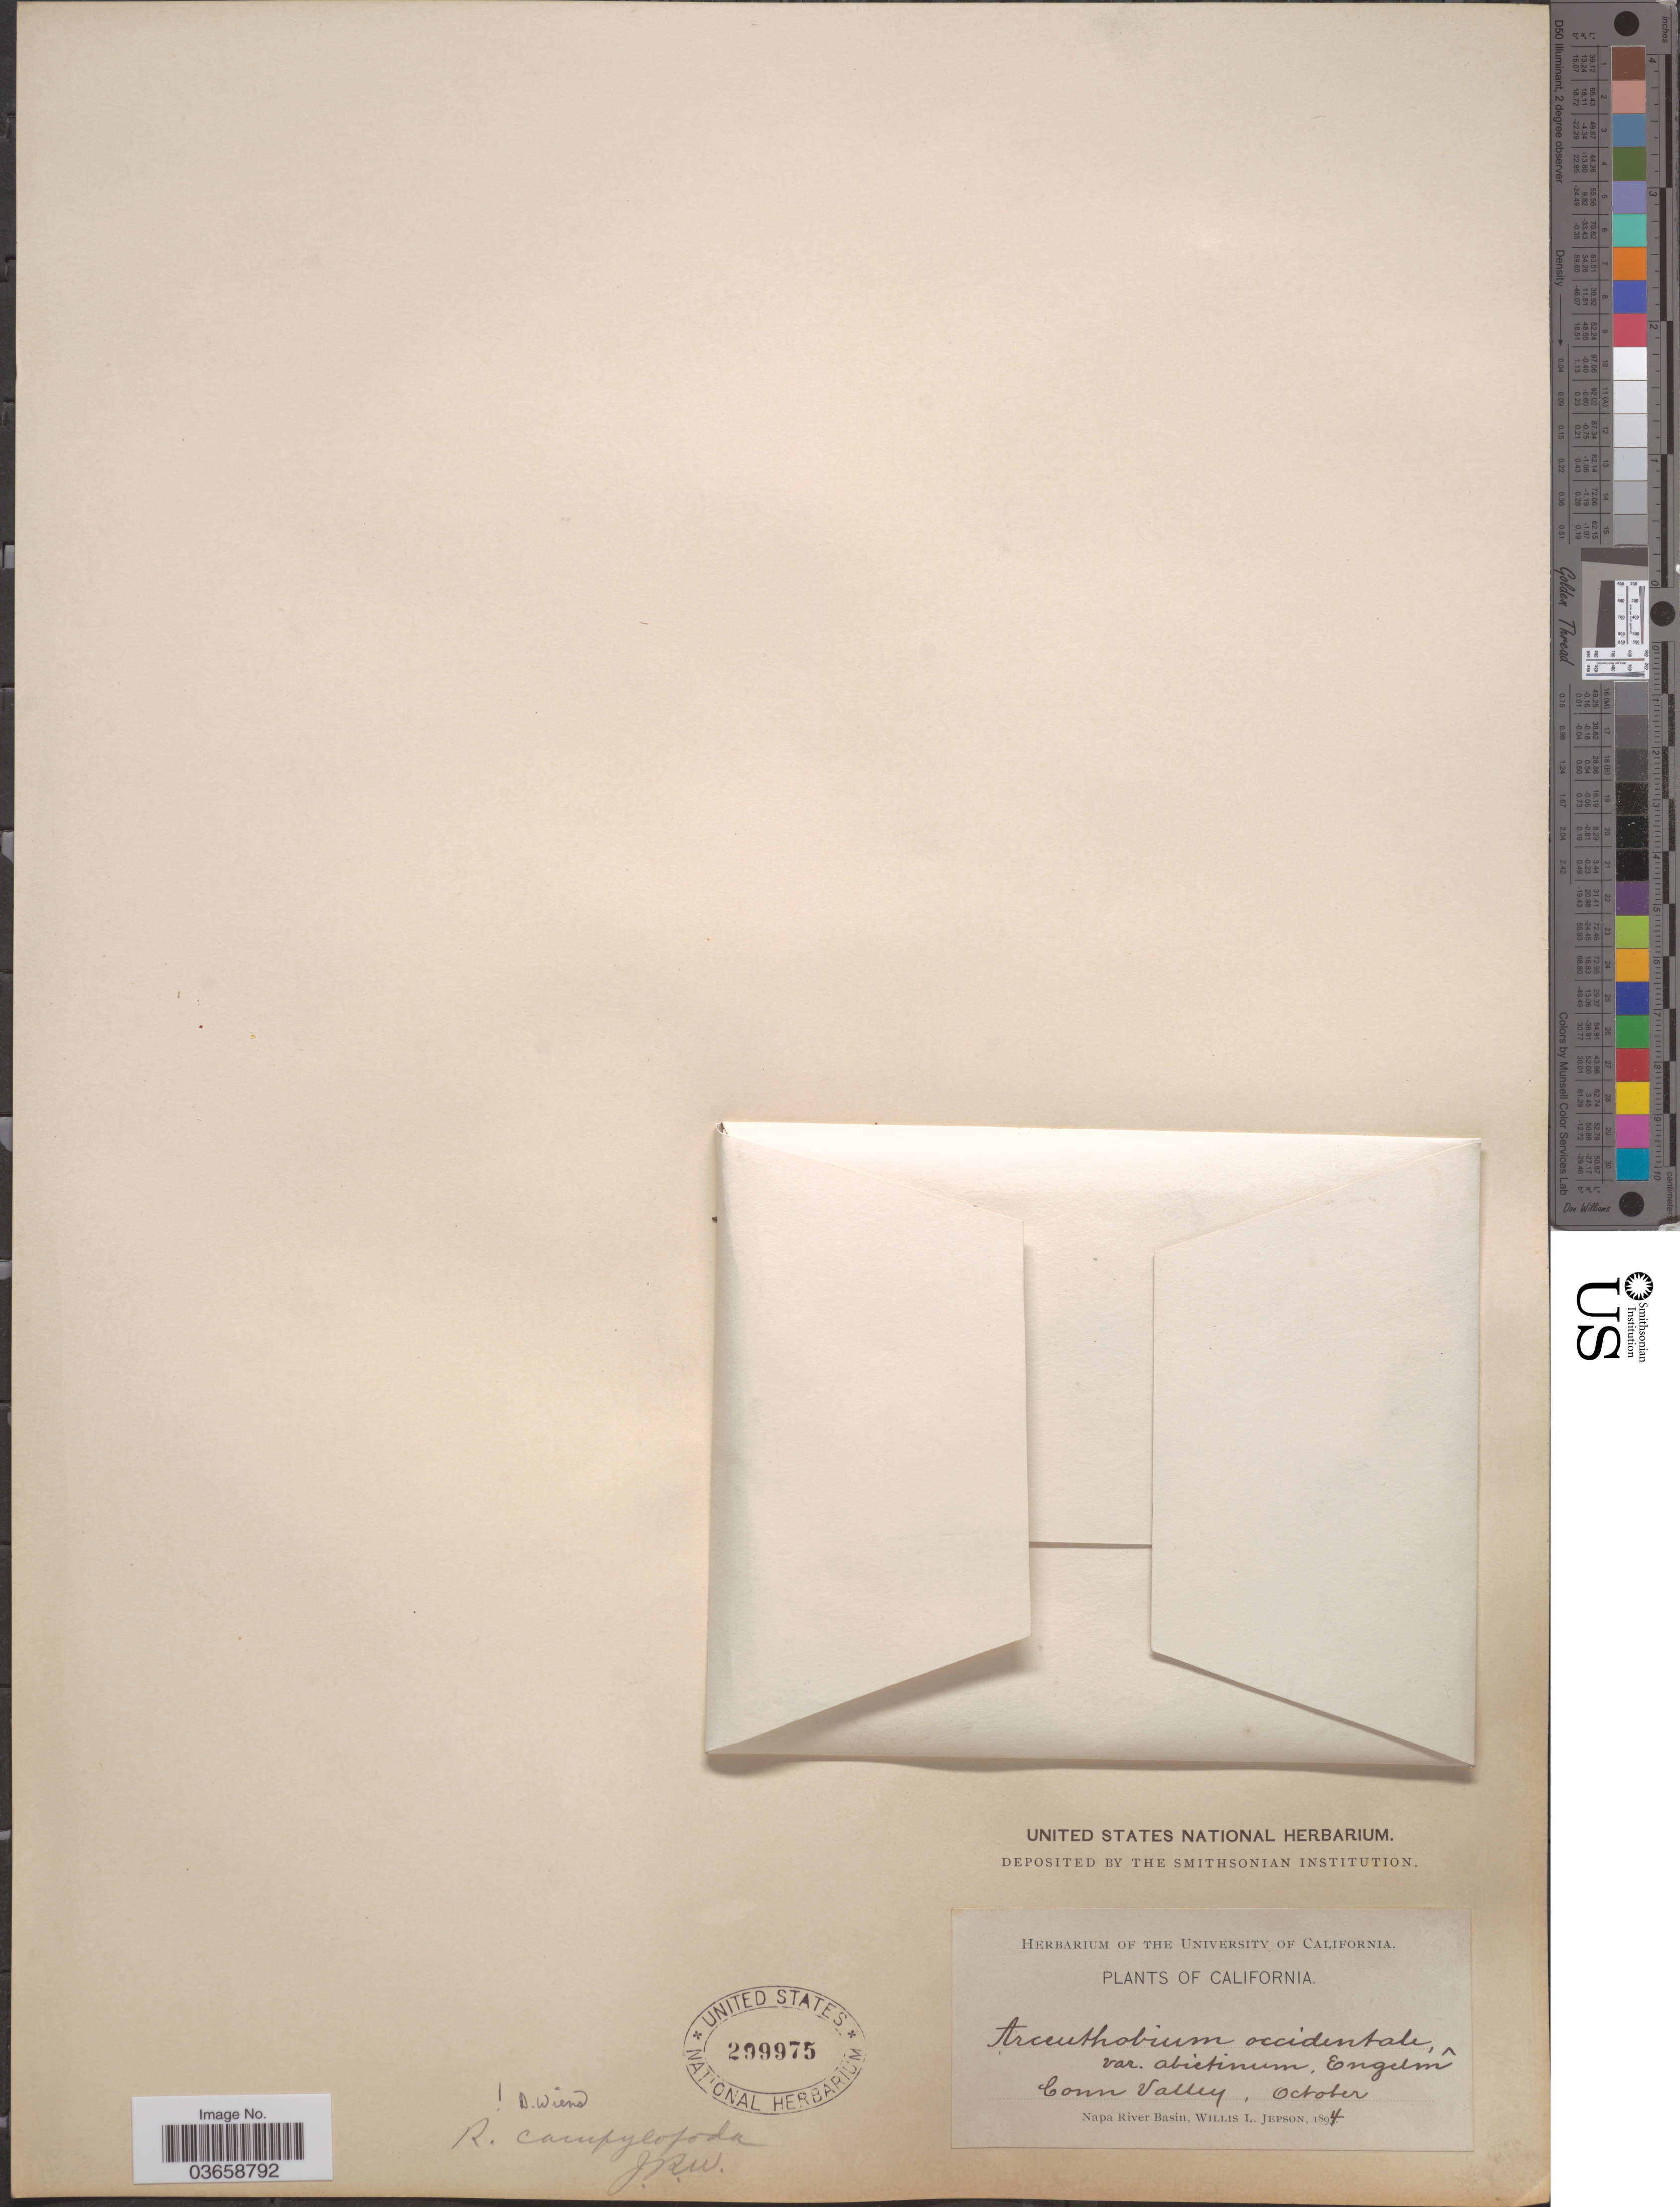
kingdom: Plantae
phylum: Tracheophyta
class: Magnoliopsida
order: Santalales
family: Viscaceae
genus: Arceuthobium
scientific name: Arceuthobium campylopodum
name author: Engelm.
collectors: W. L. Jepson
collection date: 1894-10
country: United States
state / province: California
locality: Conn Valley. Napa River Basin.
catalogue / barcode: US 299975